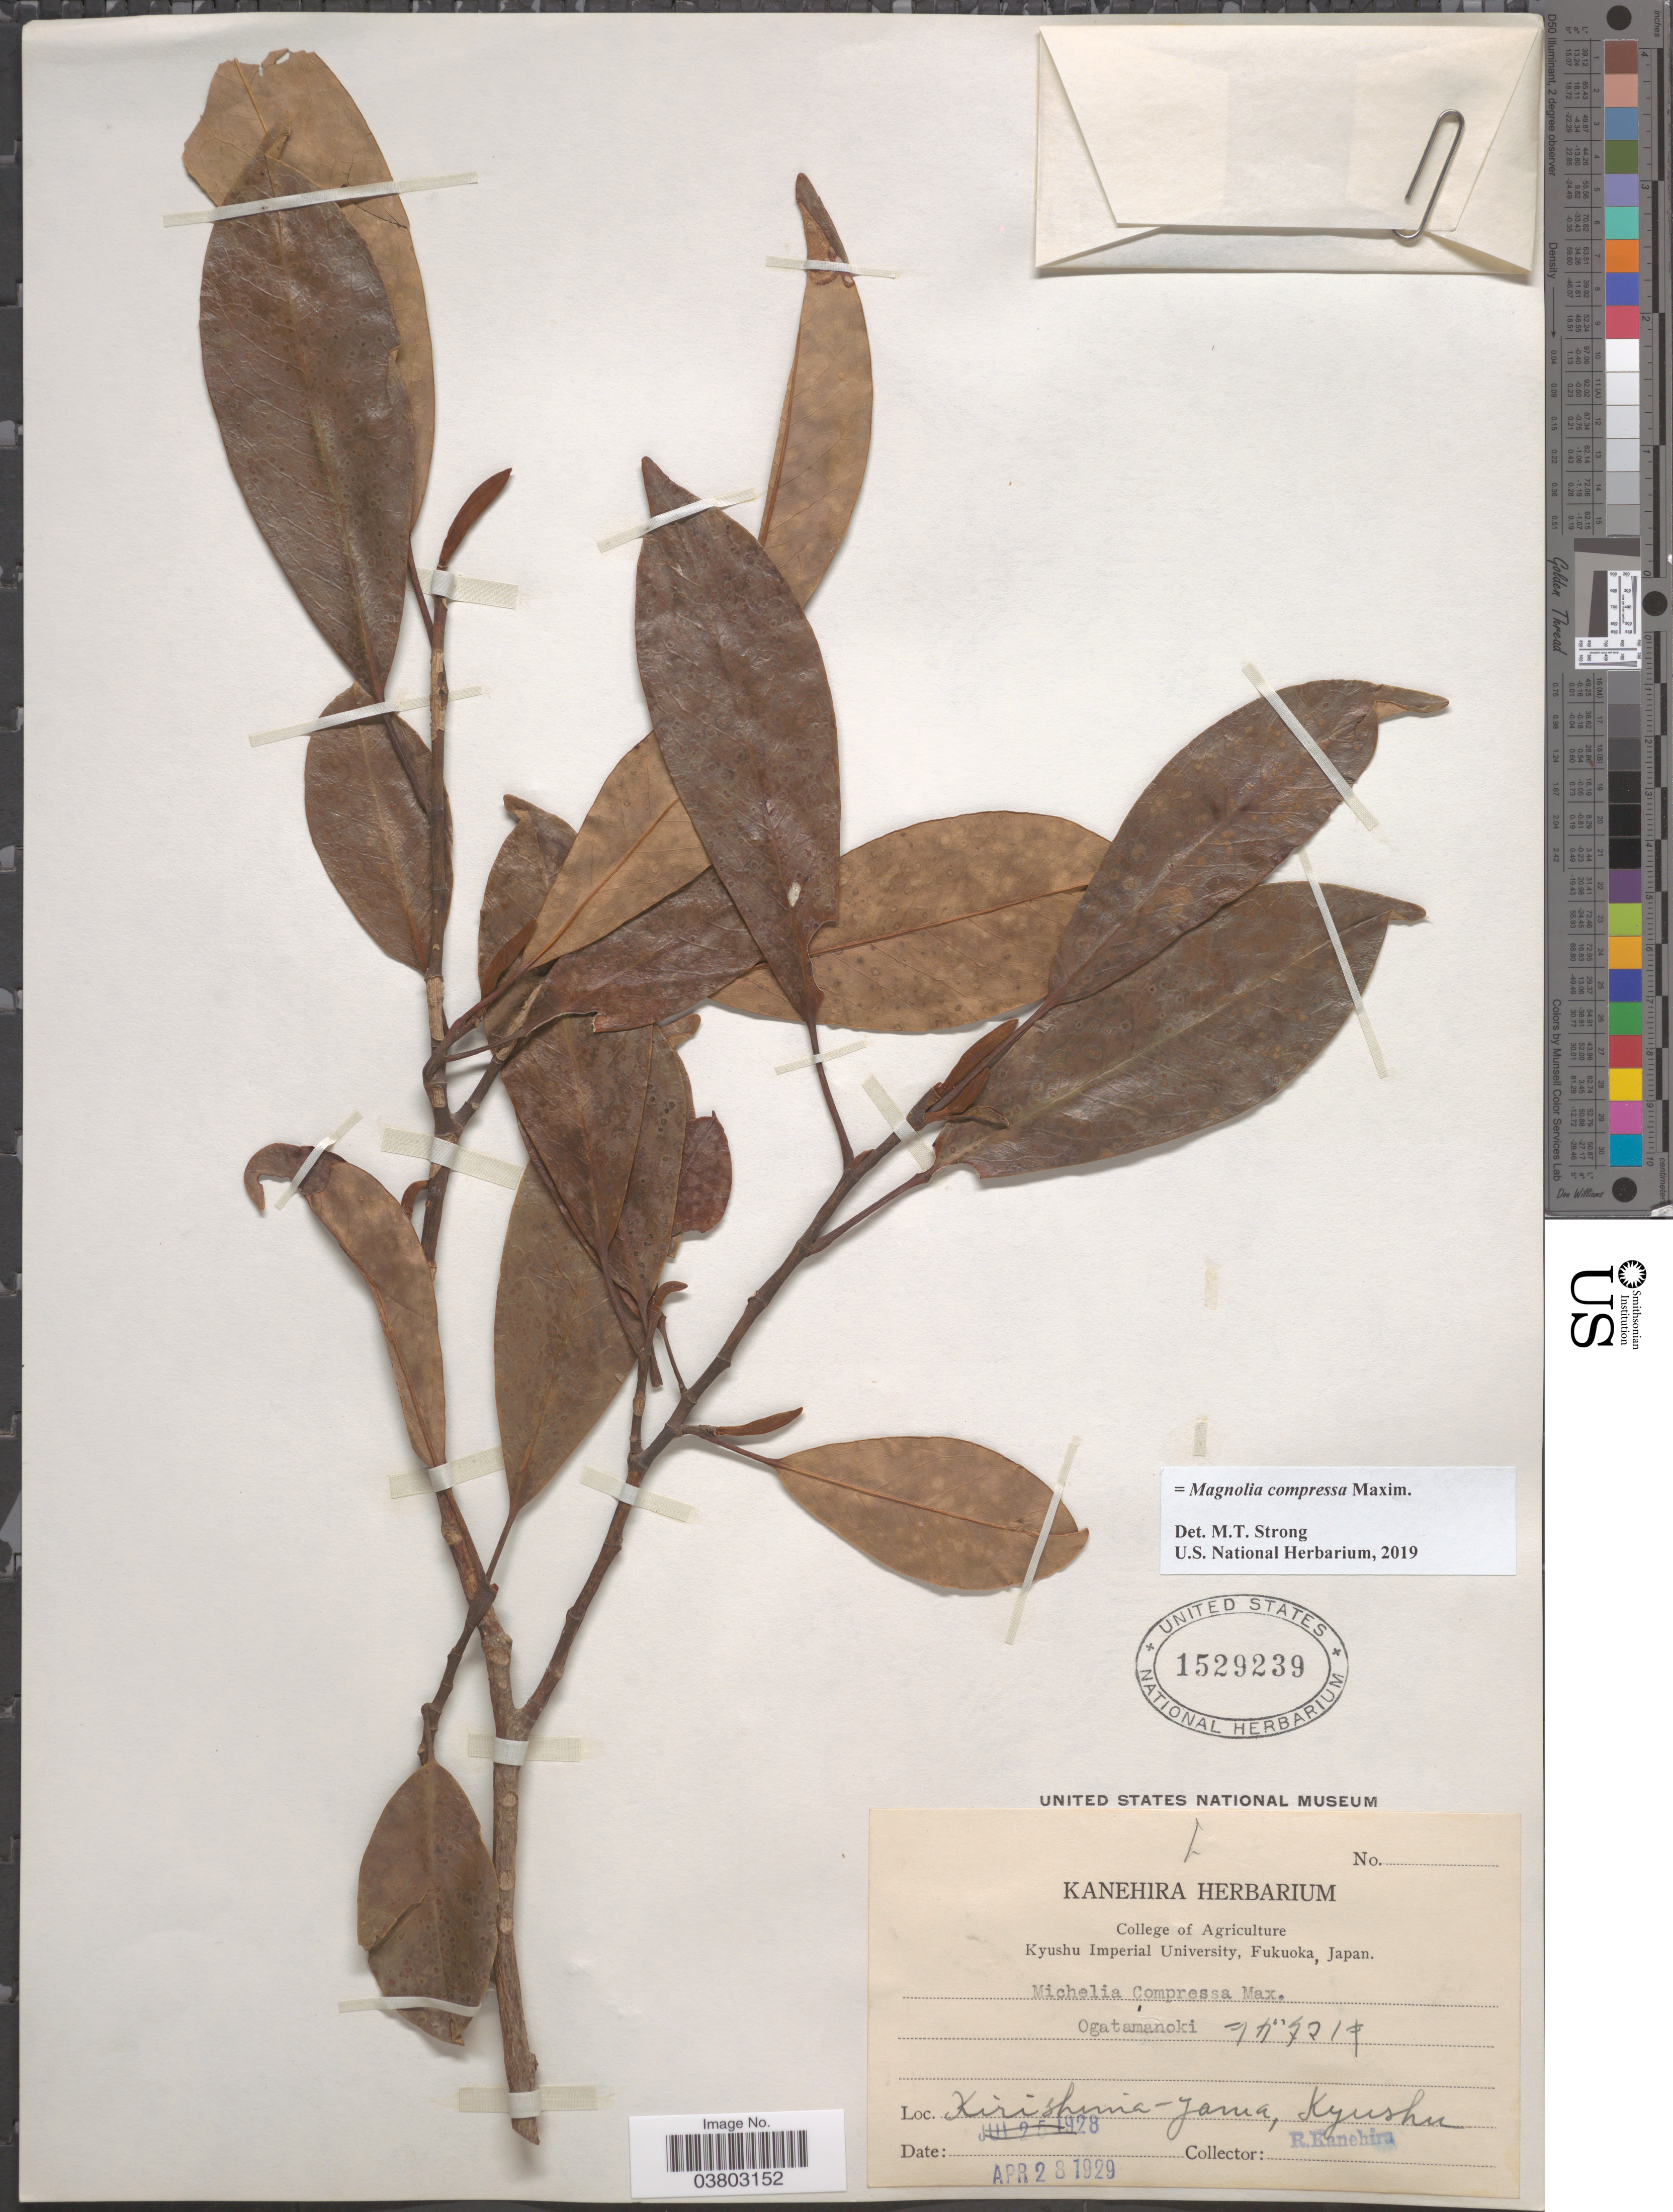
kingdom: Plantae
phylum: Tracheophyta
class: Magnoliopsida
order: Magnoliales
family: Magnoliaceae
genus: Magnolia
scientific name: Magnolia compressa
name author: Maxim.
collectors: R. Kanehira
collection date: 1929-04-28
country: Japan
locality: Kirishima-Jama, Kyushu.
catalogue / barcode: US 1529239